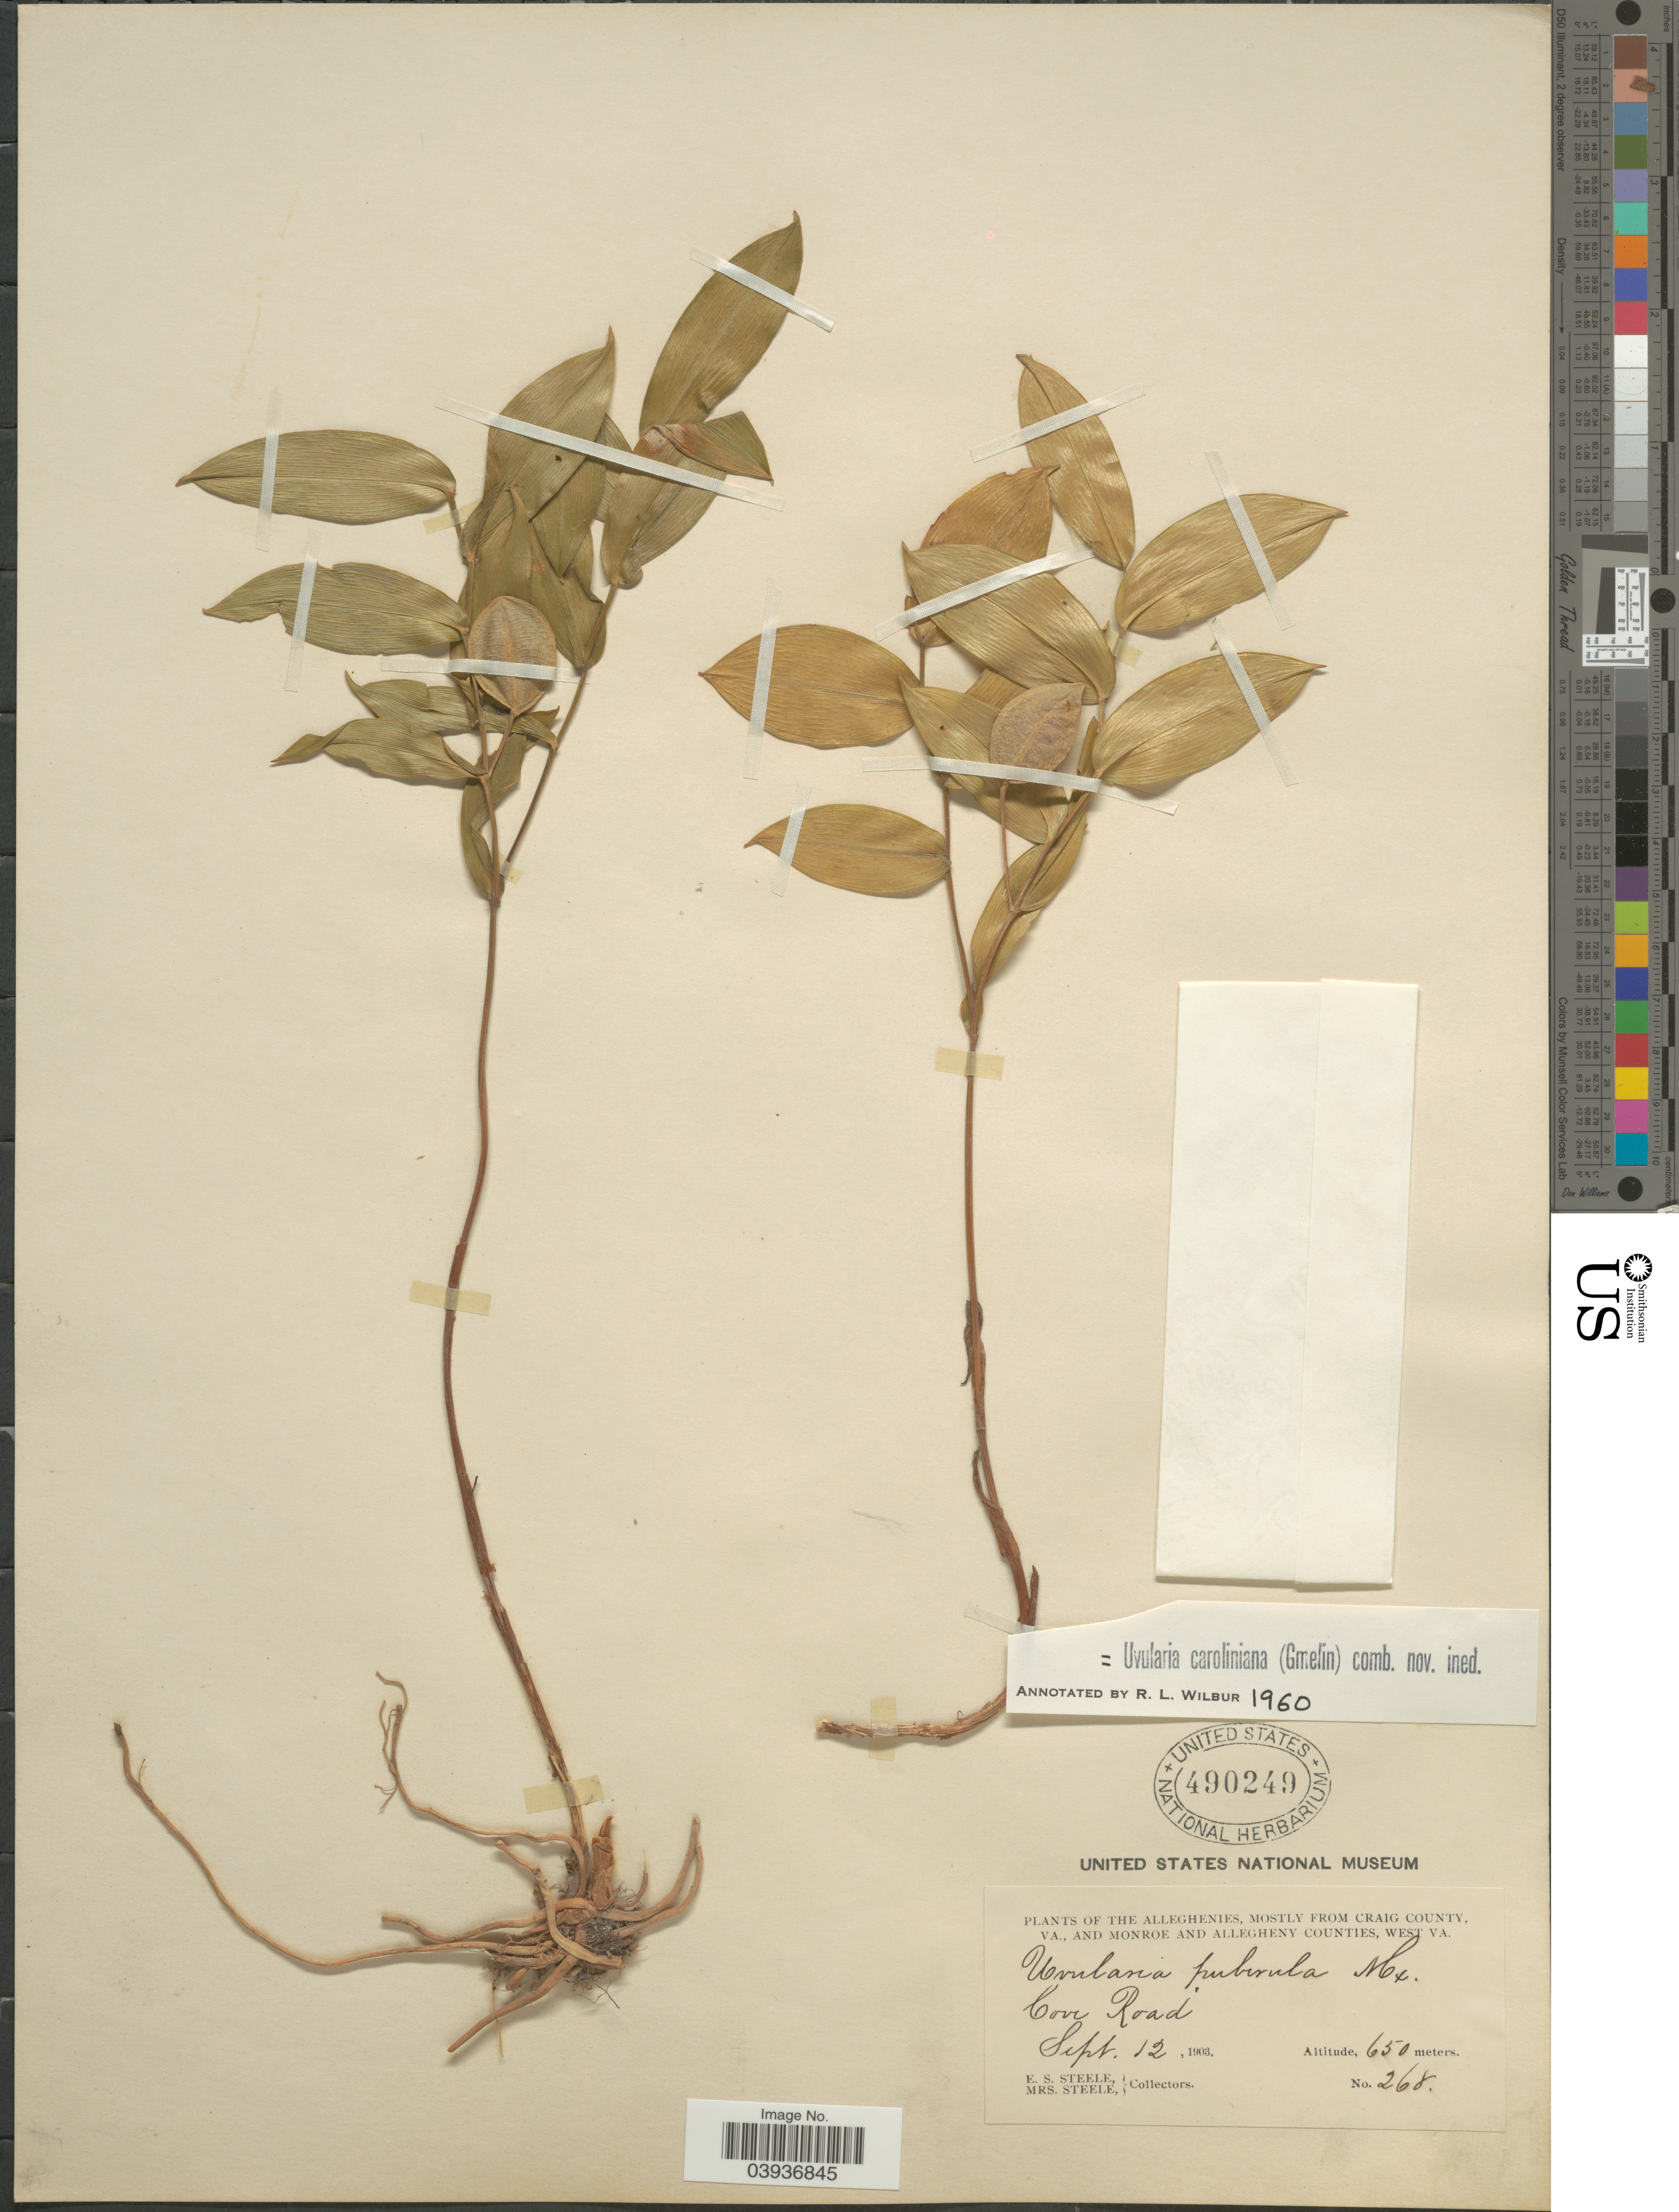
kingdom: Plantae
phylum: Tracheophyta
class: Liliopsida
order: Liliales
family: Colchicaceae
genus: Uvularia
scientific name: Uvularia caroliniana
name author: (J.F. Gmel.) Wilbur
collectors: E. Steele & Mrs. E. S. Steele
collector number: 268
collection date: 1903-09-12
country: United States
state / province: Virginia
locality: The Alleghenies, mostly from Craig County, Va., and Monroe and Allegheny Counties, West VA. Cove Road.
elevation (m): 650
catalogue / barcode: US 490249